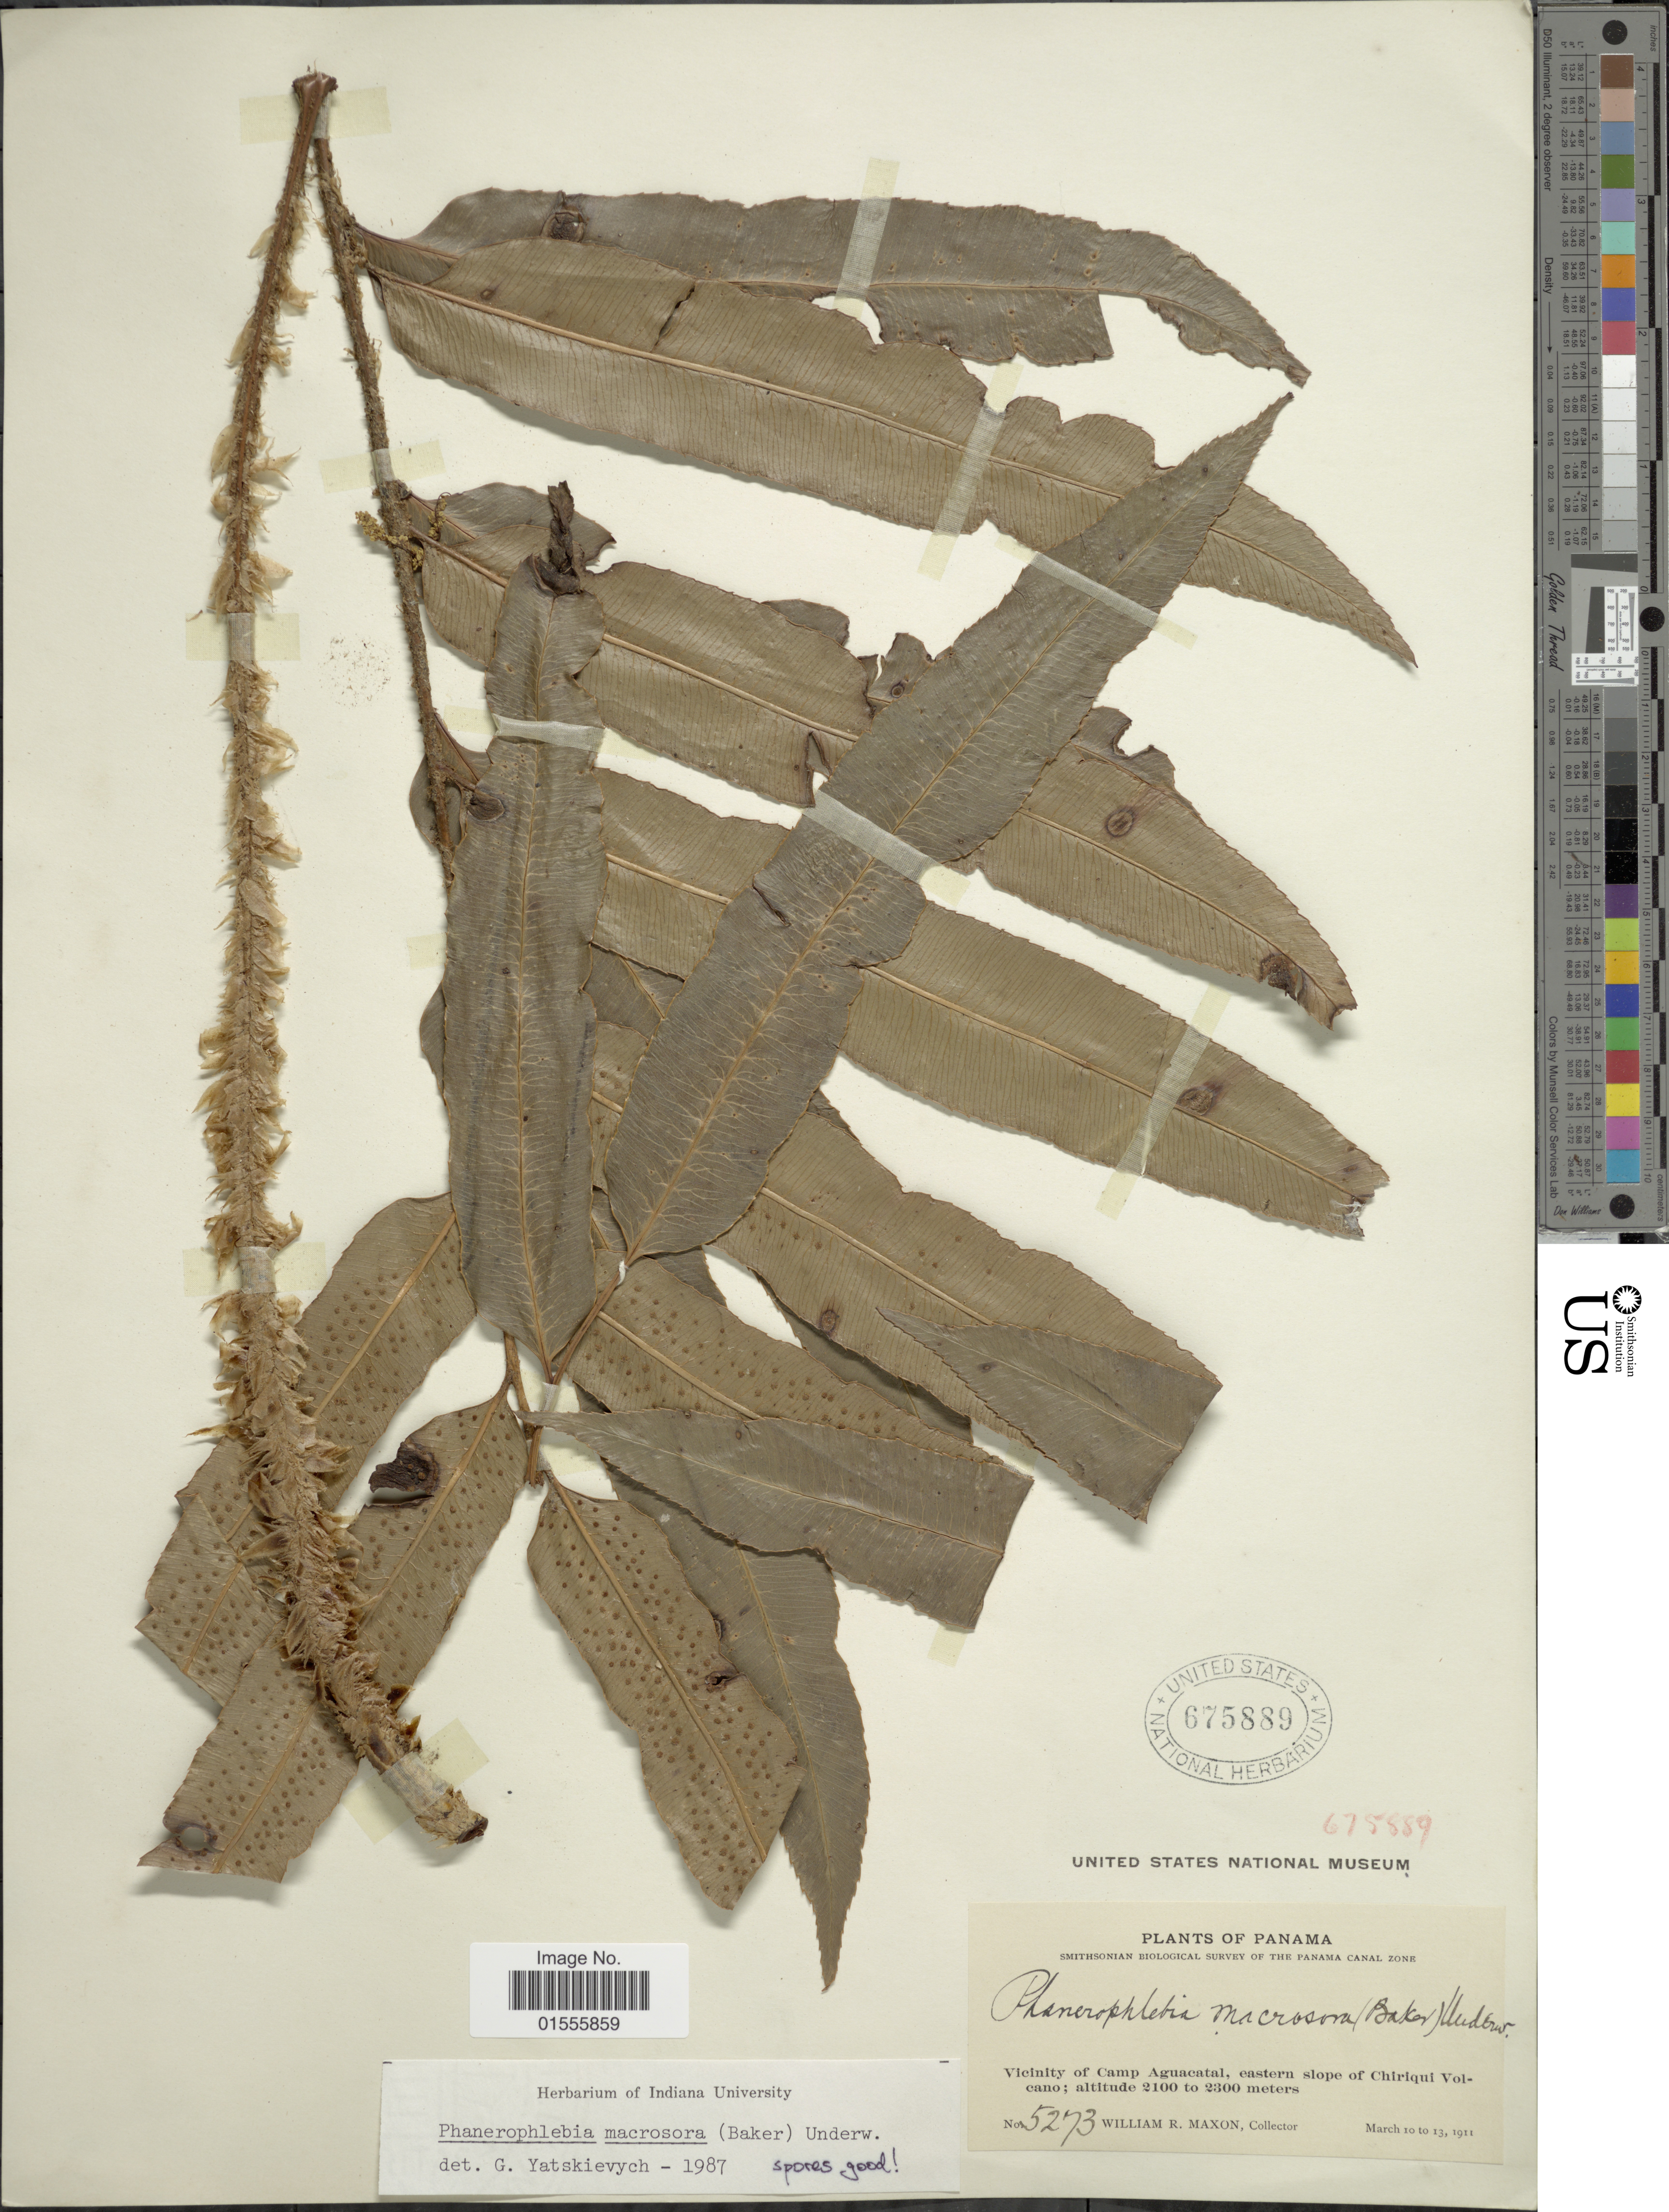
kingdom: Plantae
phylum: Tracheophyta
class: Polypodiopsida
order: Polypodiales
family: Dryopteridaceae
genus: Phanerophlebia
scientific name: Phanerophlebia macrosora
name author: (Baker) Underw.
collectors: W. R. Maxon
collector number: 5273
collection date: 1911-03-10/1911-03-13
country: Panama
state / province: Chiriqui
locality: Vicinity of Camp Aguacatal, eastern slope of Chiriqui Volcano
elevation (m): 2100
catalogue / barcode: US 675889